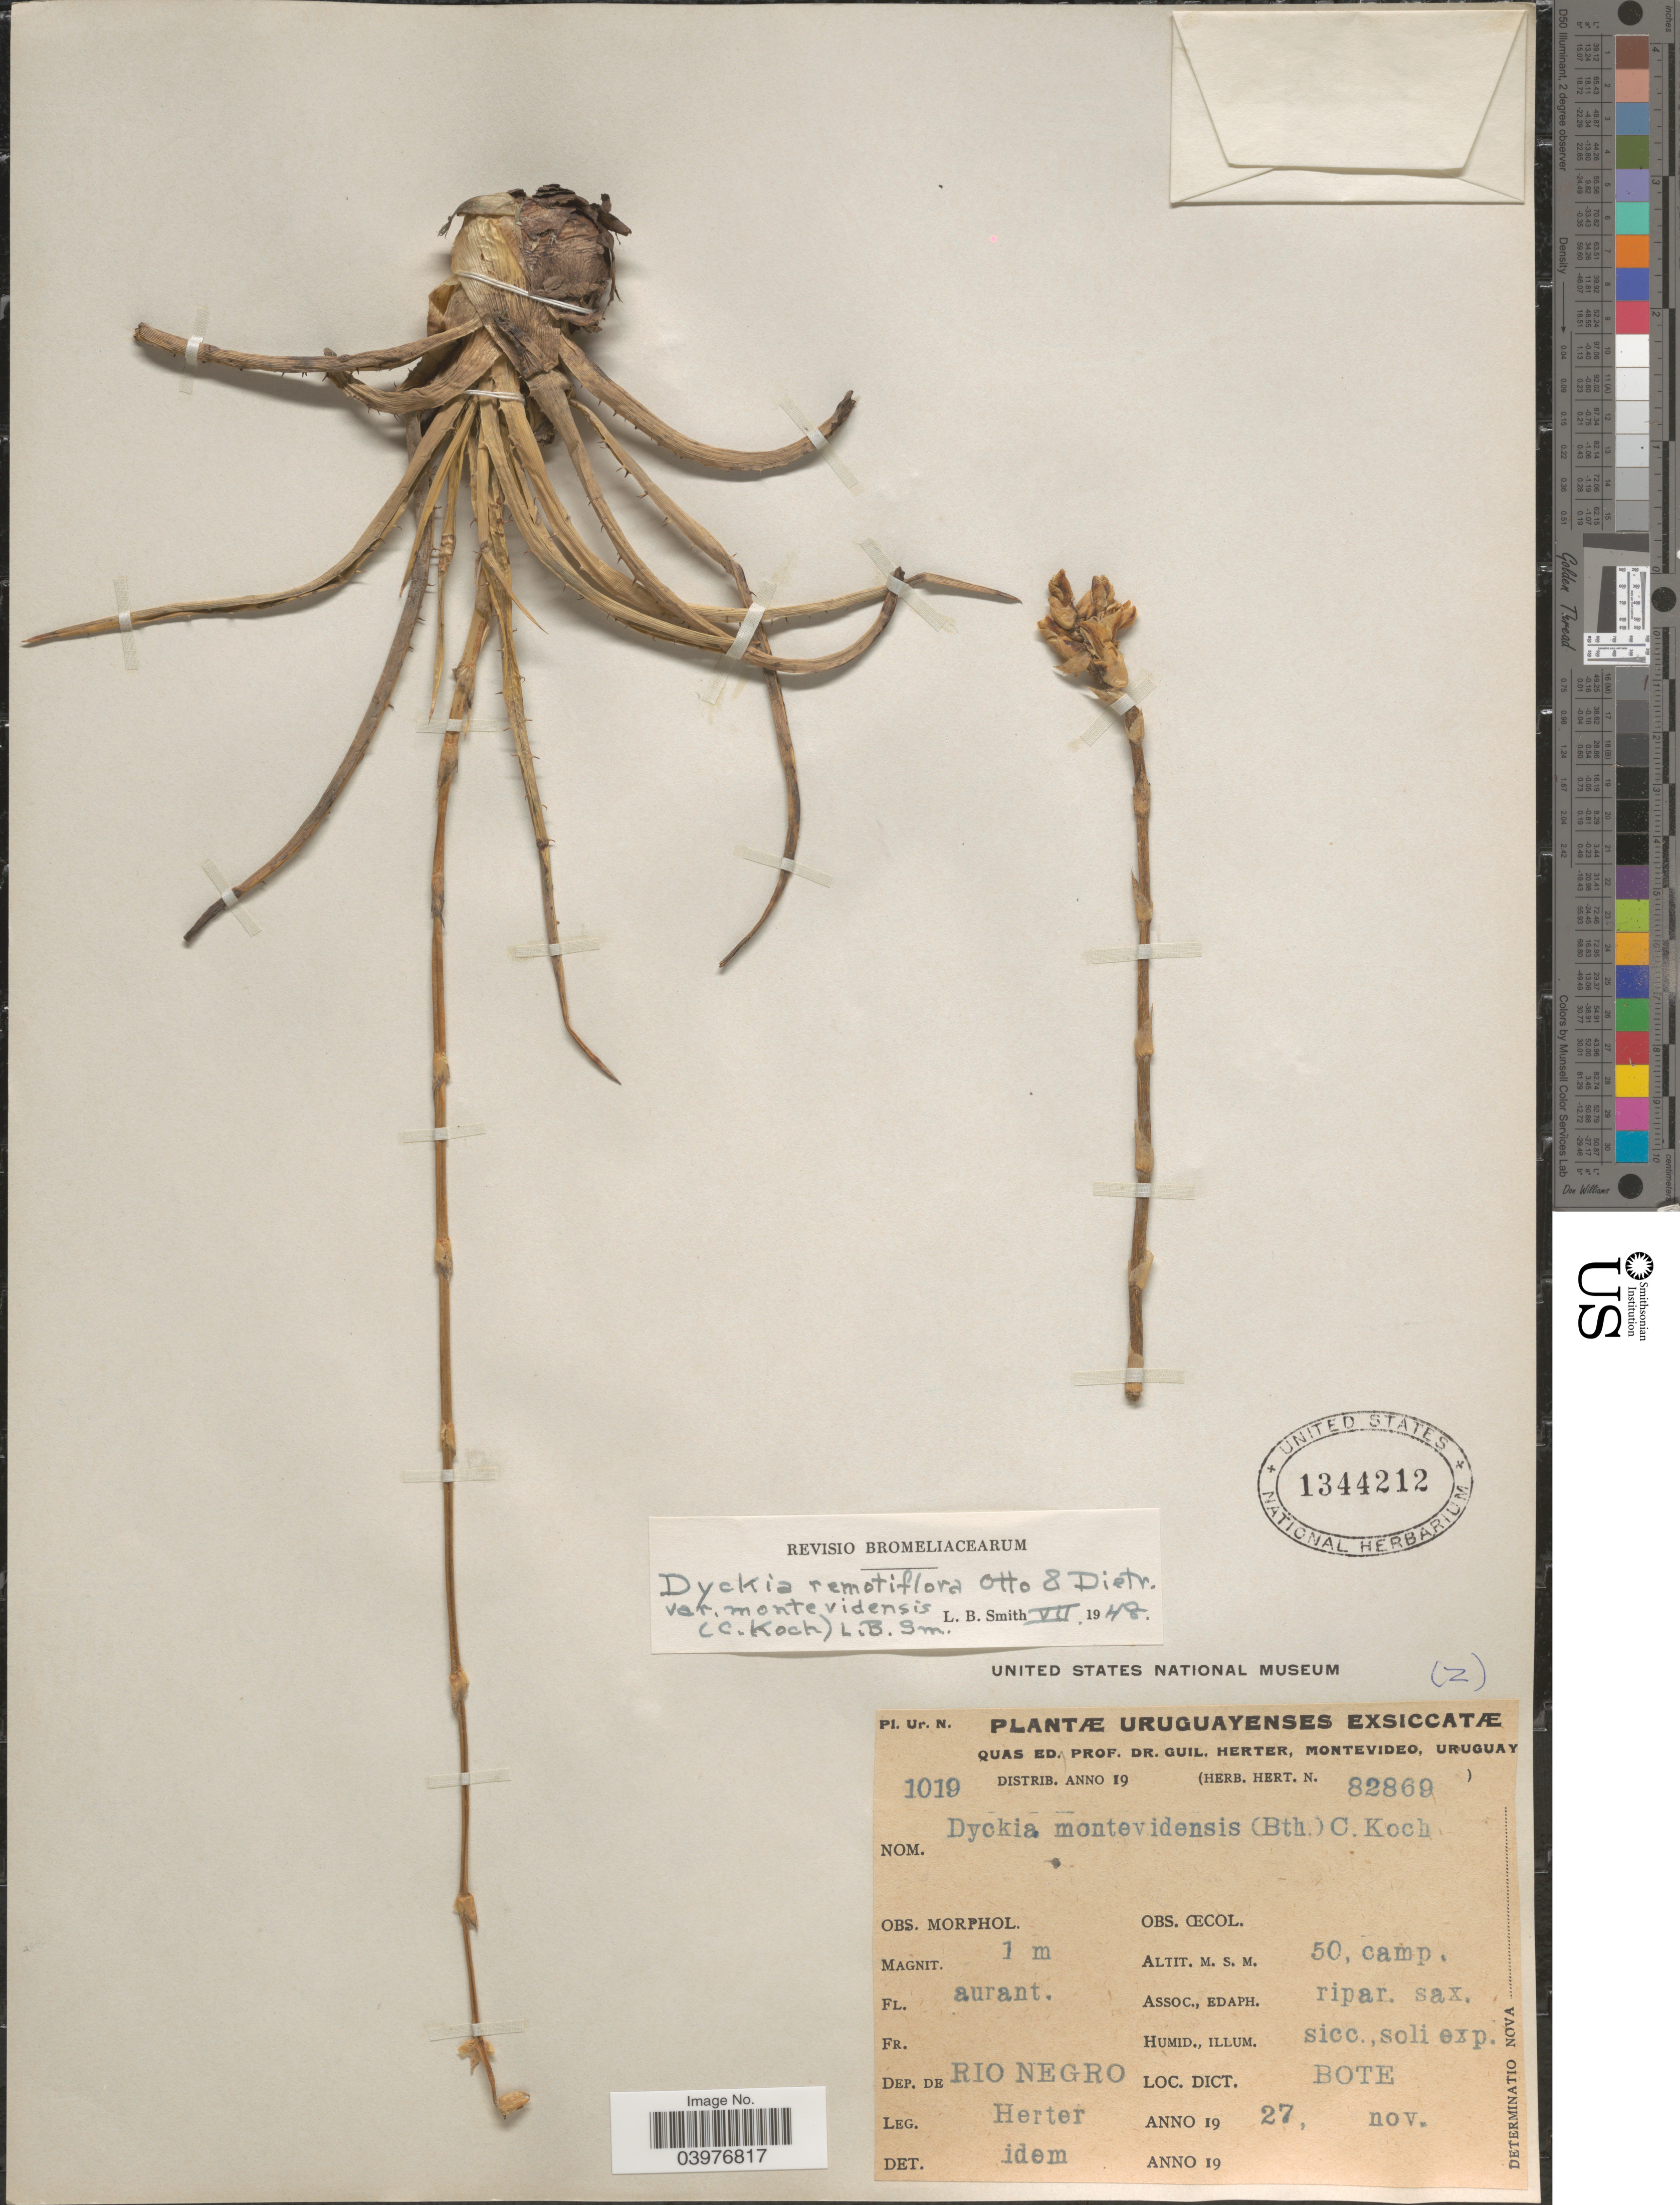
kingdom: Plantae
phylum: Tracheophyta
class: Liliopsida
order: Poales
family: Bromeliaceae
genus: Dyckia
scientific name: Dyckia remotiflora var. montevidensis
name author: (K. Koch) L.B. Sm.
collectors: G. Herter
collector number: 1019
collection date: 1927-11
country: Uruguay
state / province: Rio Negro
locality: Dep. de Rio Negro. Loc. Dict. Bote.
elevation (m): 50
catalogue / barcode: US 1344212